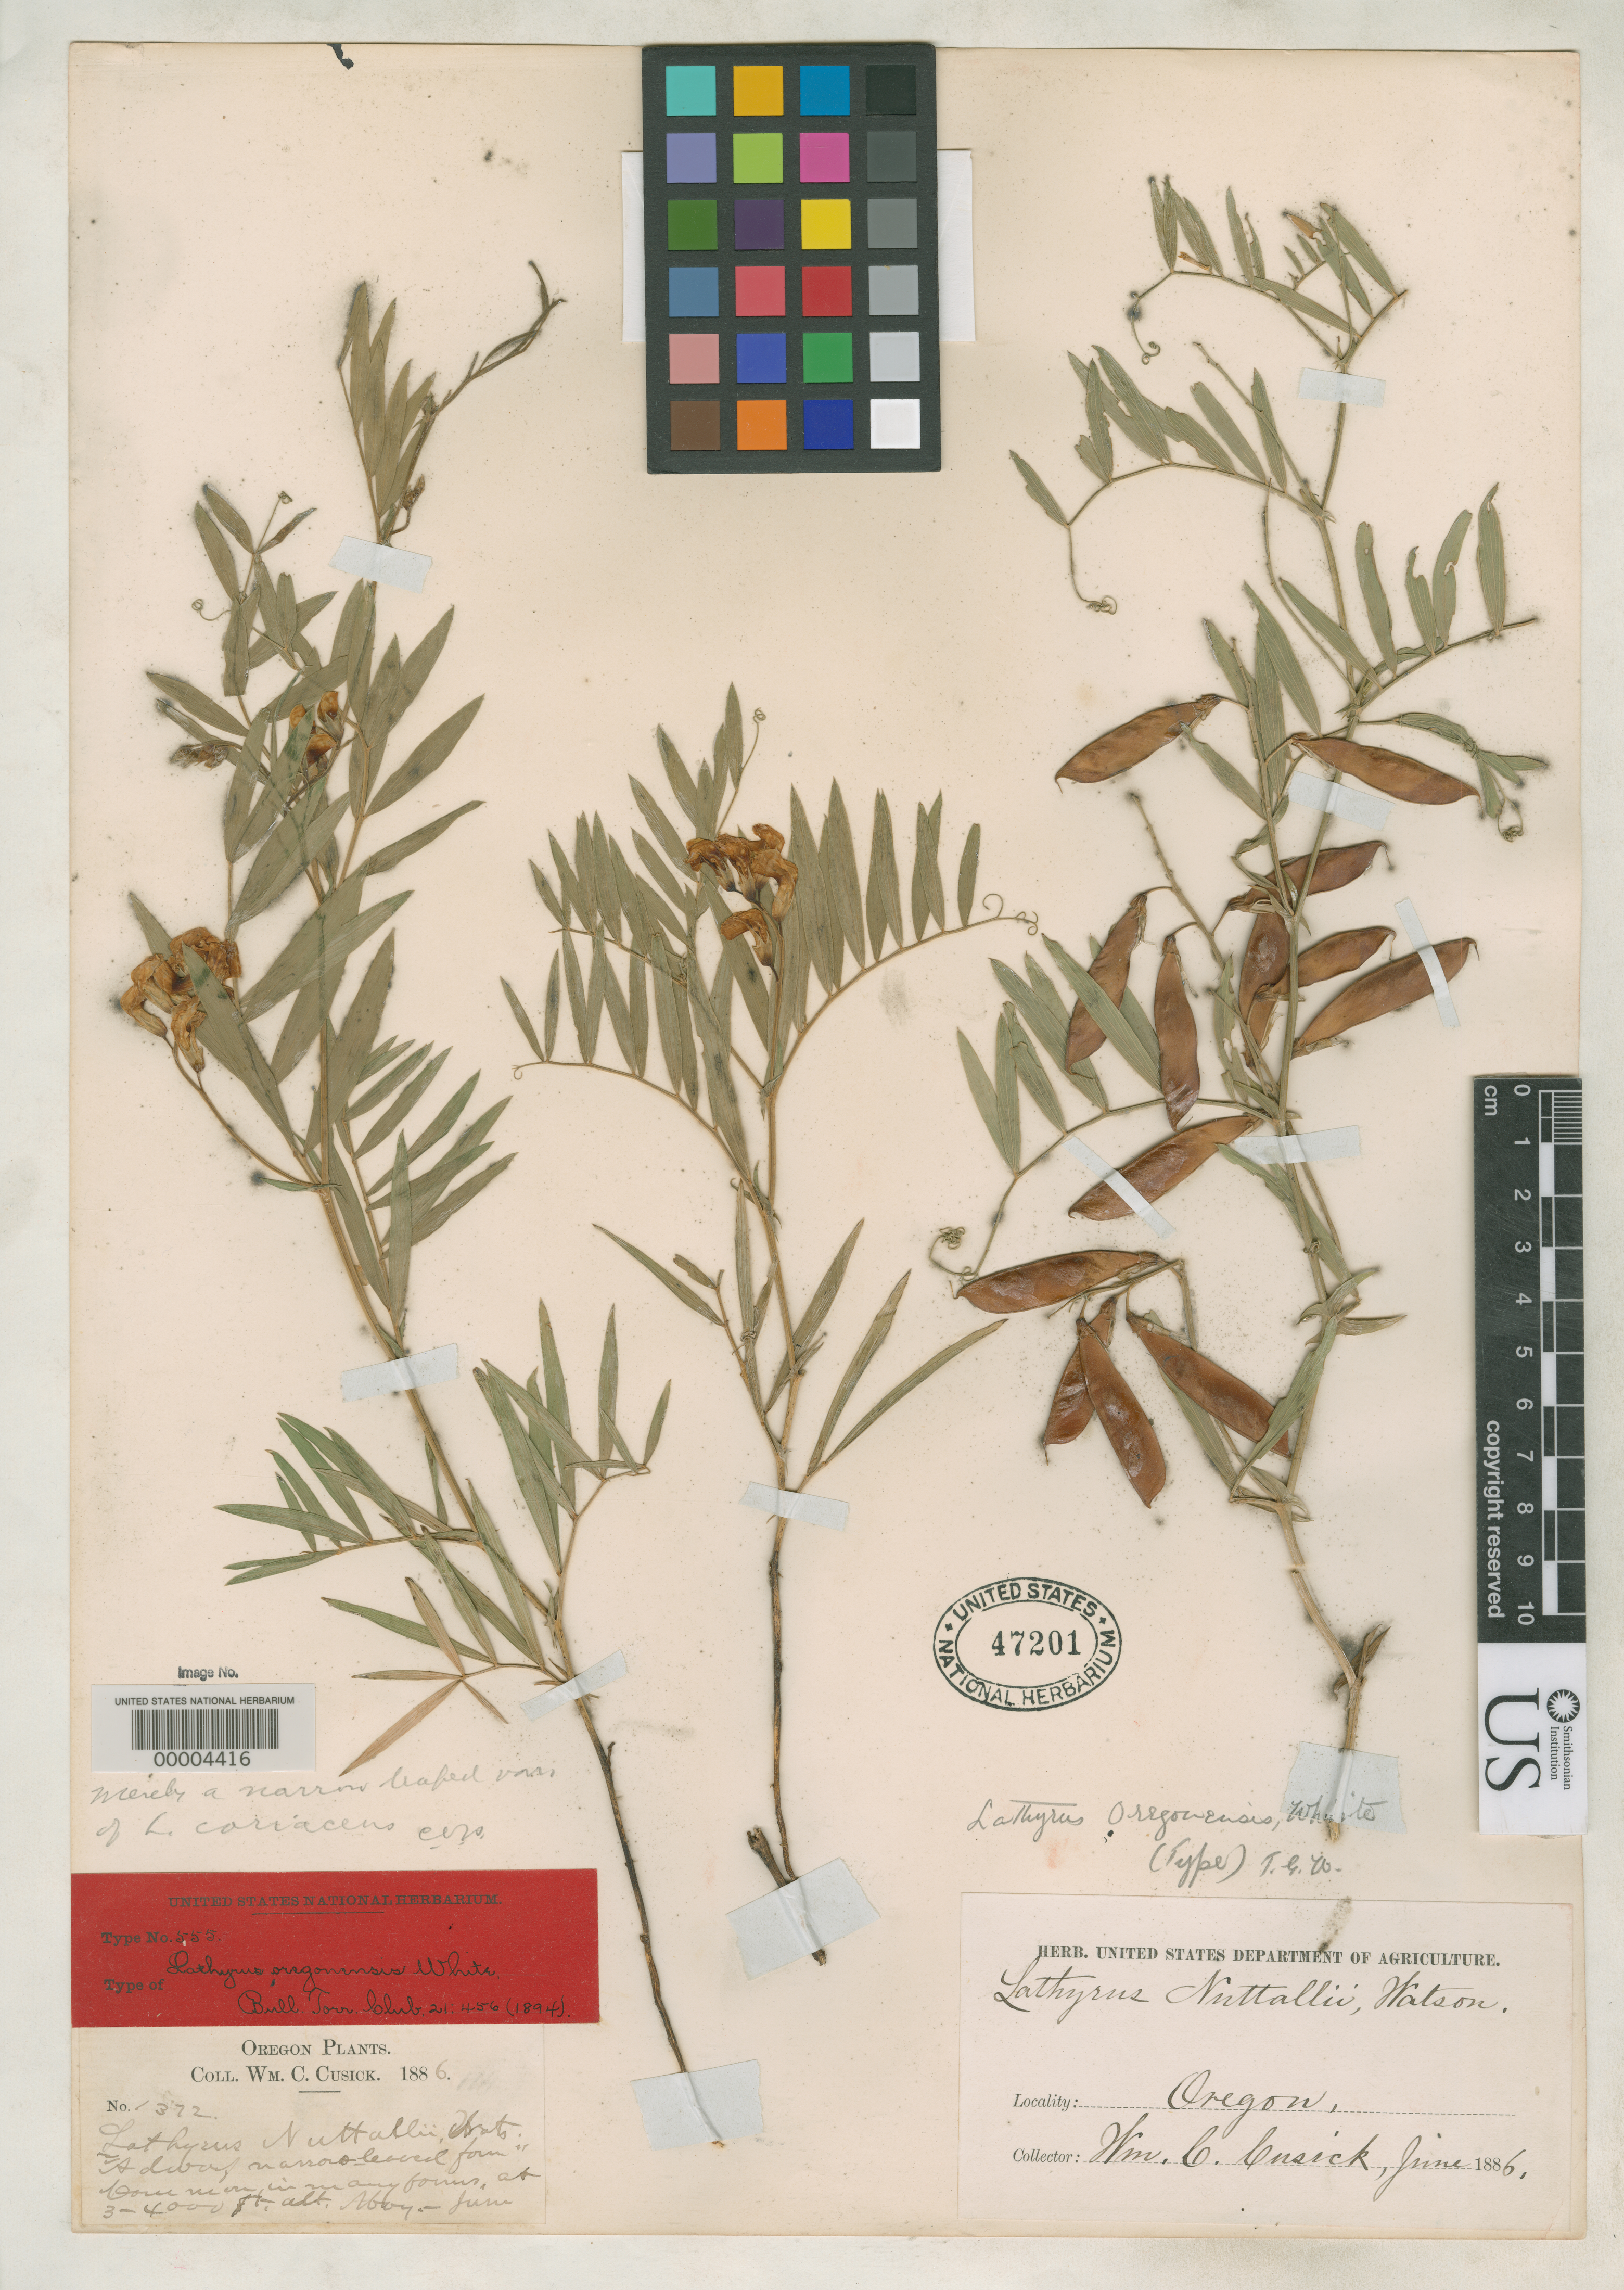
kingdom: Plantae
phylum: Tracheophyta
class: Magnoliopsida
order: Fabales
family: Fabaceae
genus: Lathyrus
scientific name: Lathyrus oregonensis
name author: T.G. White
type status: Type Collection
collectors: W. C. Cusick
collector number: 1375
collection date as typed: Jun 1886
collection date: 1886-06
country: United States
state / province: Oregon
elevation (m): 91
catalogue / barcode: US 47201